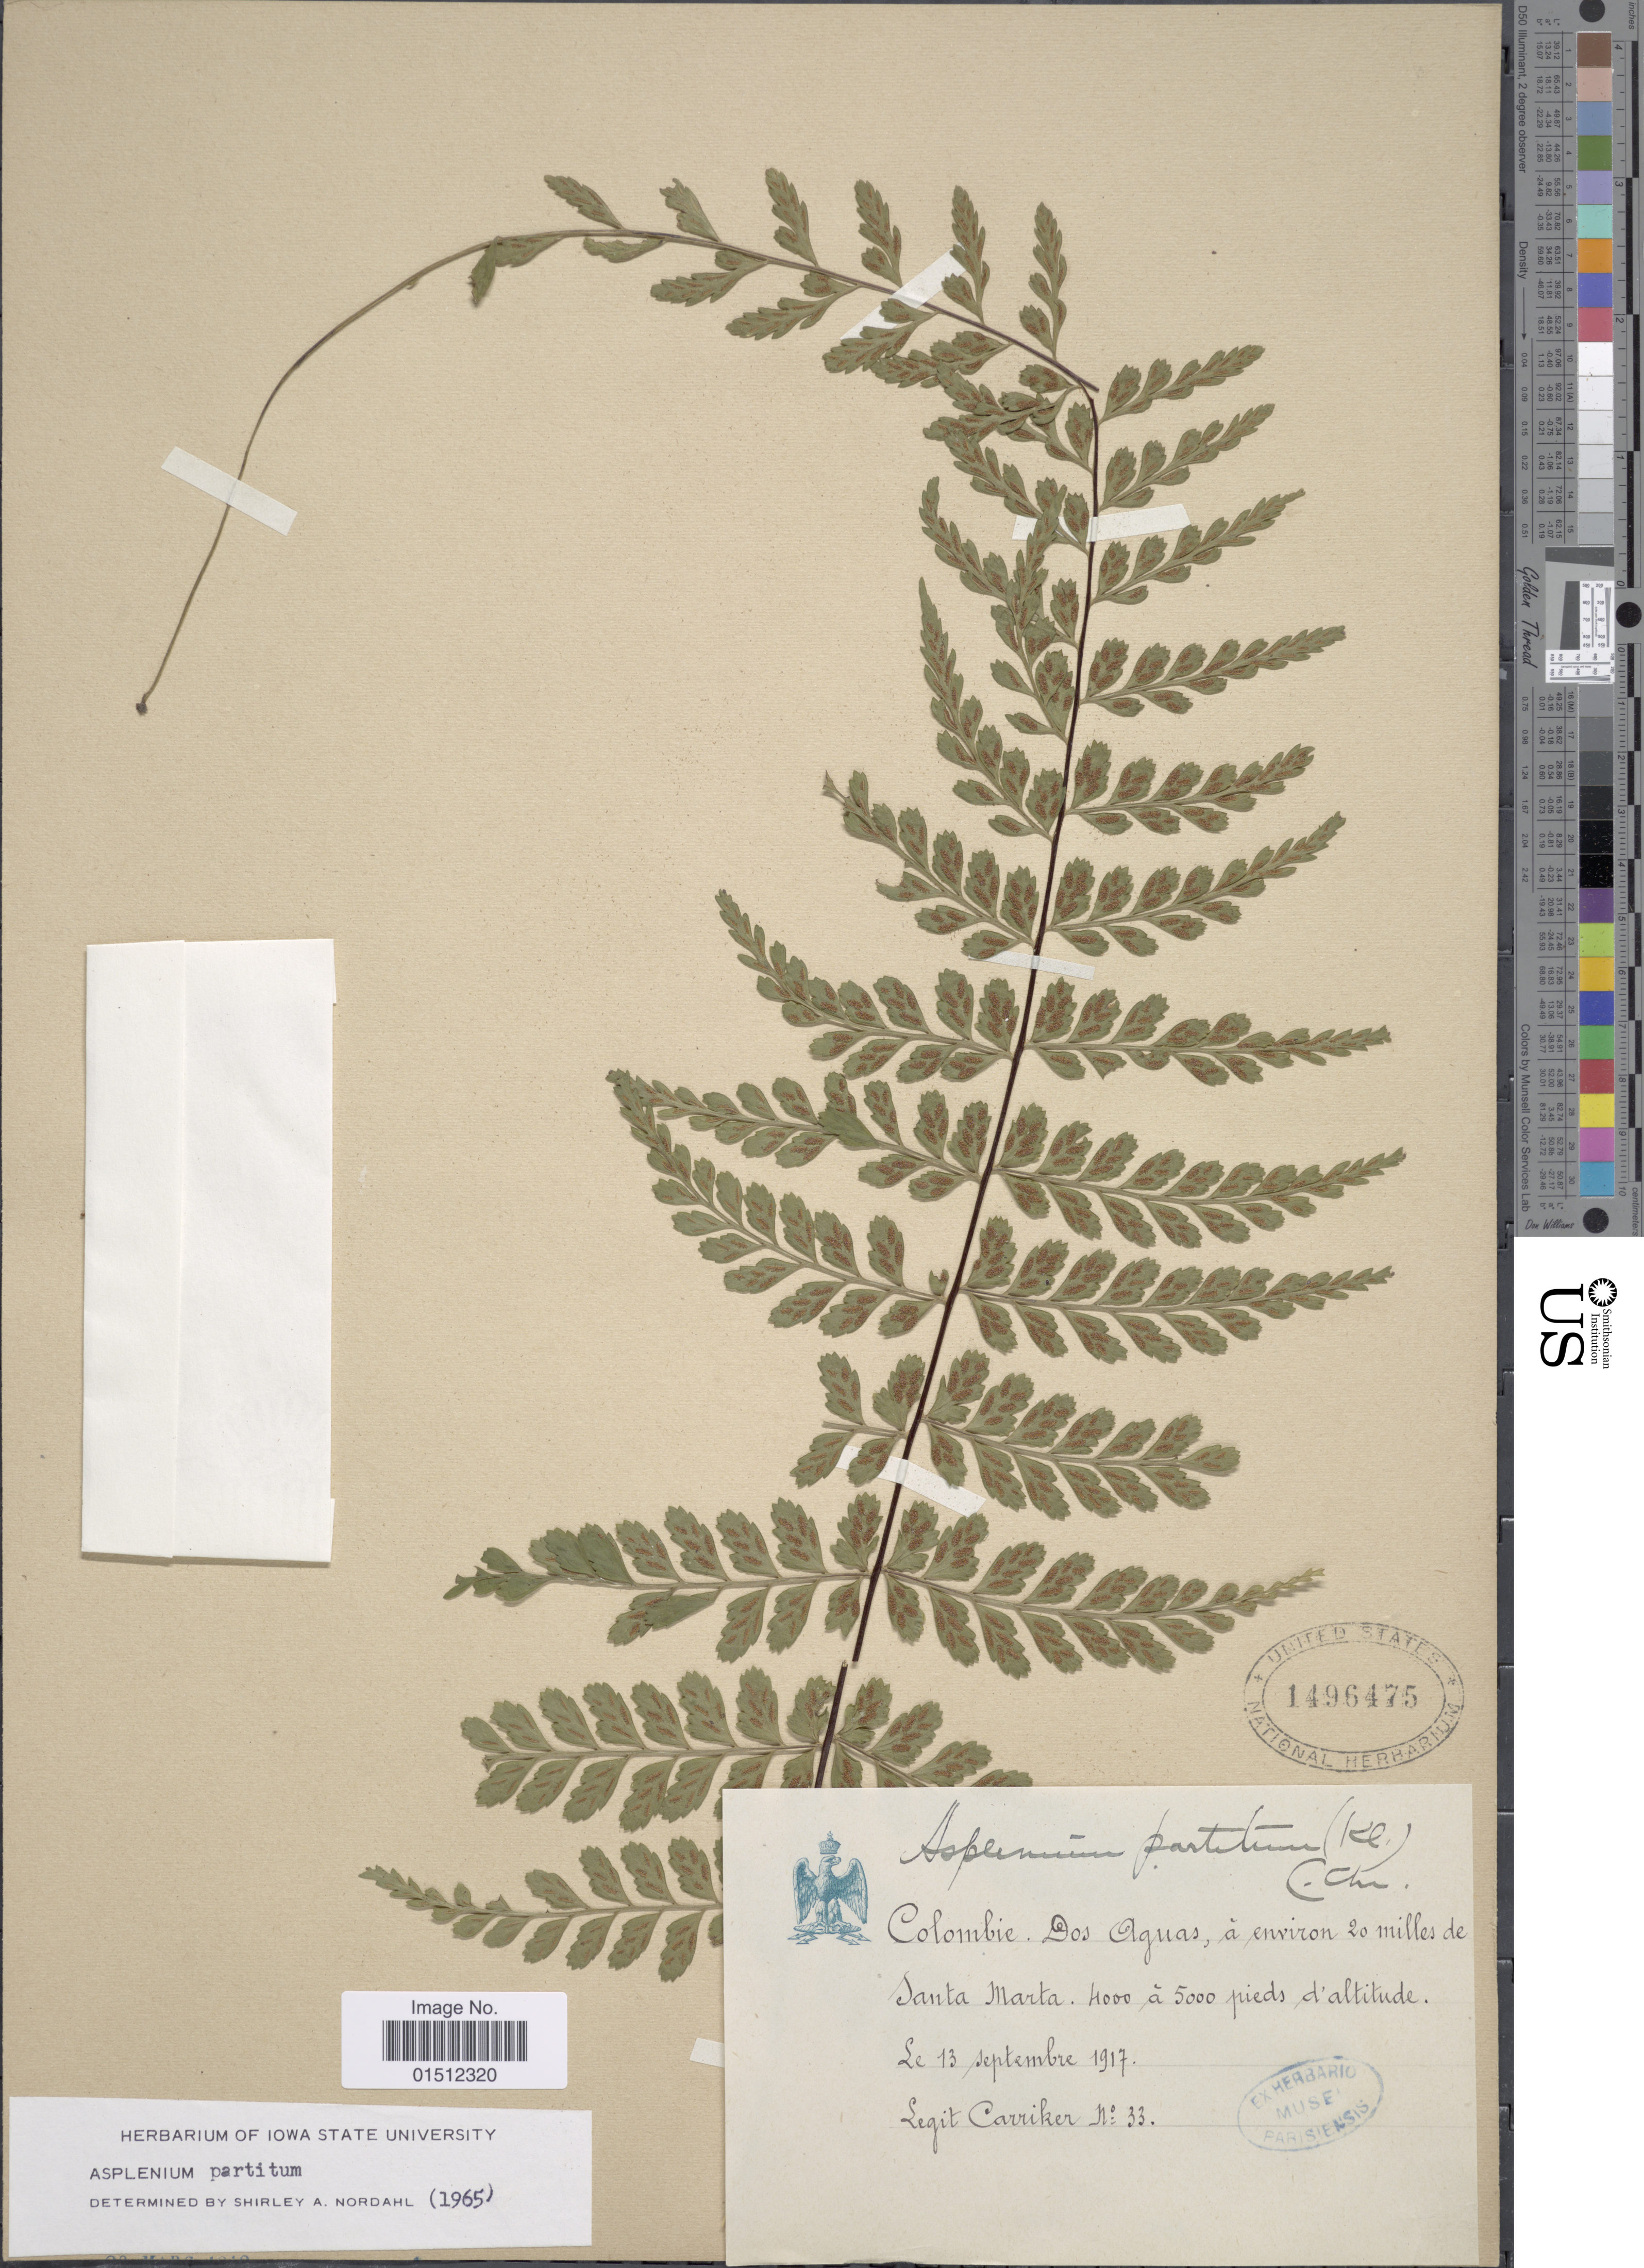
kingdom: Plantae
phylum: Tracheophyta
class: Polypodiopsida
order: Polypodiales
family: Aspleniaceae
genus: Asplenium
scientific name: Asplenium radicans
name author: L.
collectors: Carriker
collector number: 33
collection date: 1917-09-13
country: Colombia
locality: Colombie Dos Aguas, a environ 20 milles de Santa Marta.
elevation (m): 1219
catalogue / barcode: US 1496475